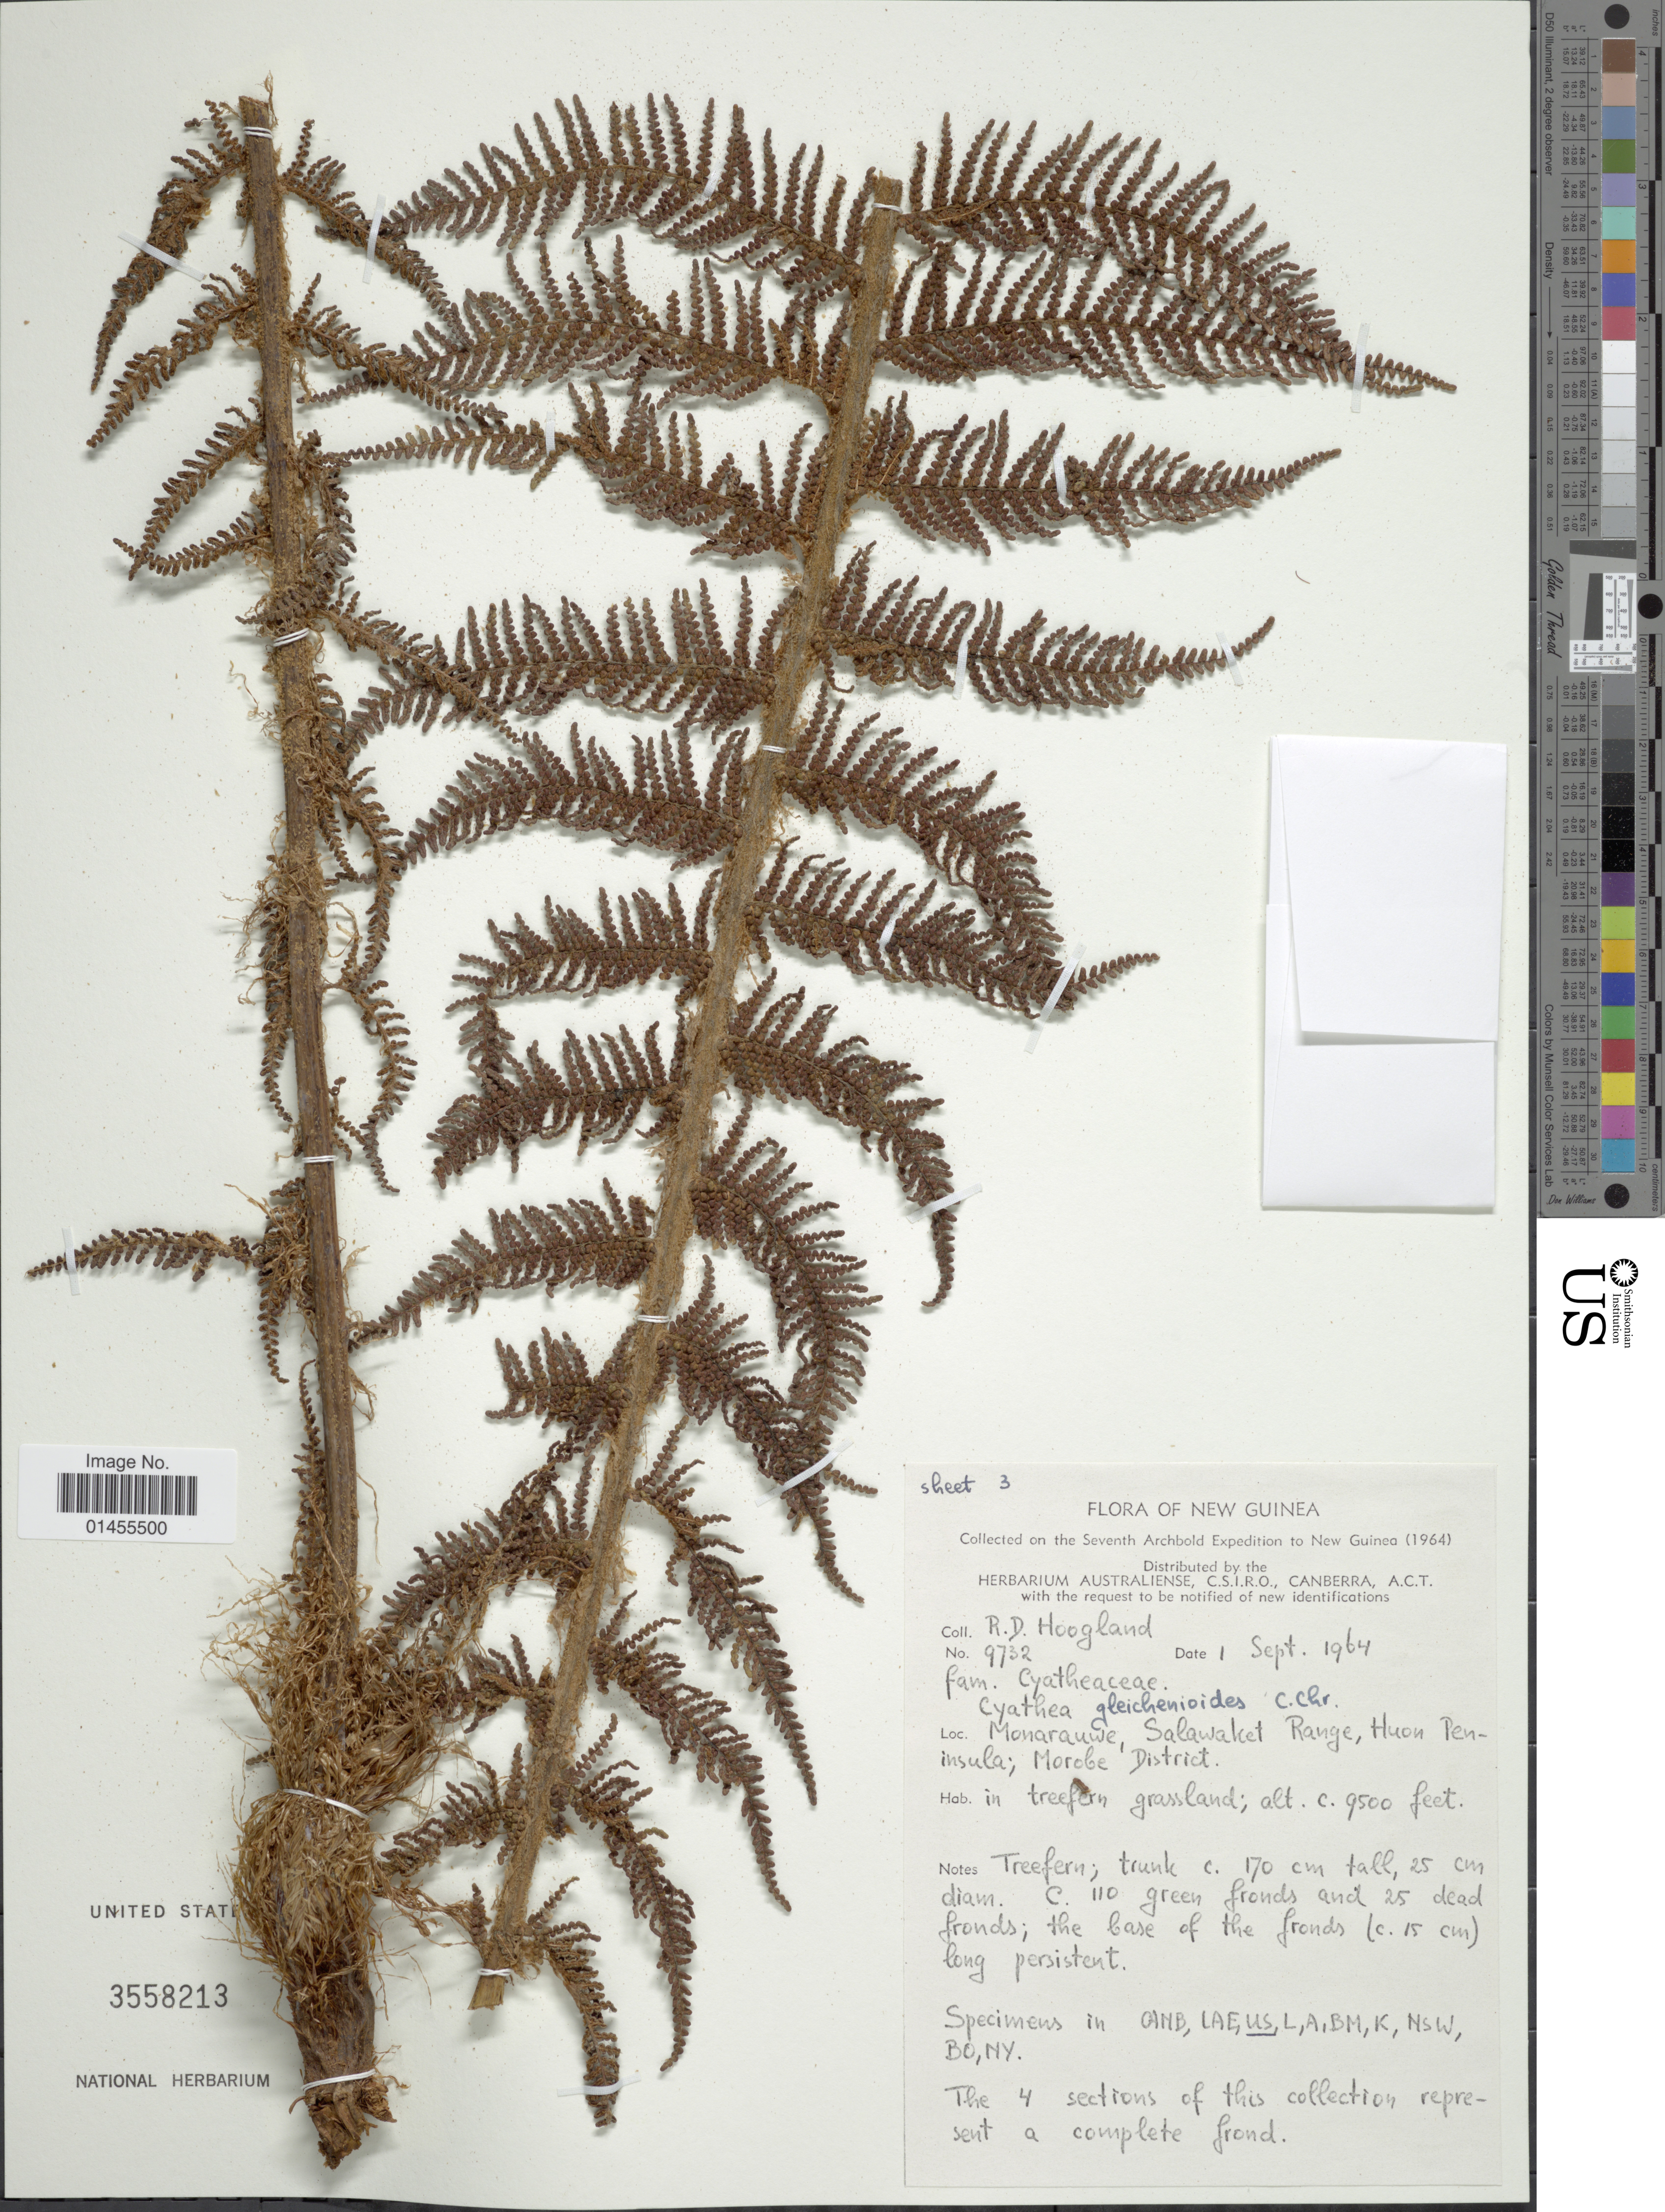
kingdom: Plantae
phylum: Tracheophyta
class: Polypodiopsida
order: Cyatheales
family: Cyatheaceae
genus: Alsophila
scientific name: Alsophila gleichenioides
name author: (C. Chr.) R.M. Tryon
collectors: R. D. Hoogland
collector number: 9732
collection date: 1964-09-01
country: Papua New Guinea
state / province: Morobe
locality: New Guinea. Monarauwe, Salawaket Range, Huon Peninsula; Morobe District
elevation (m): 2896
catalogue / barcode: US 3558213